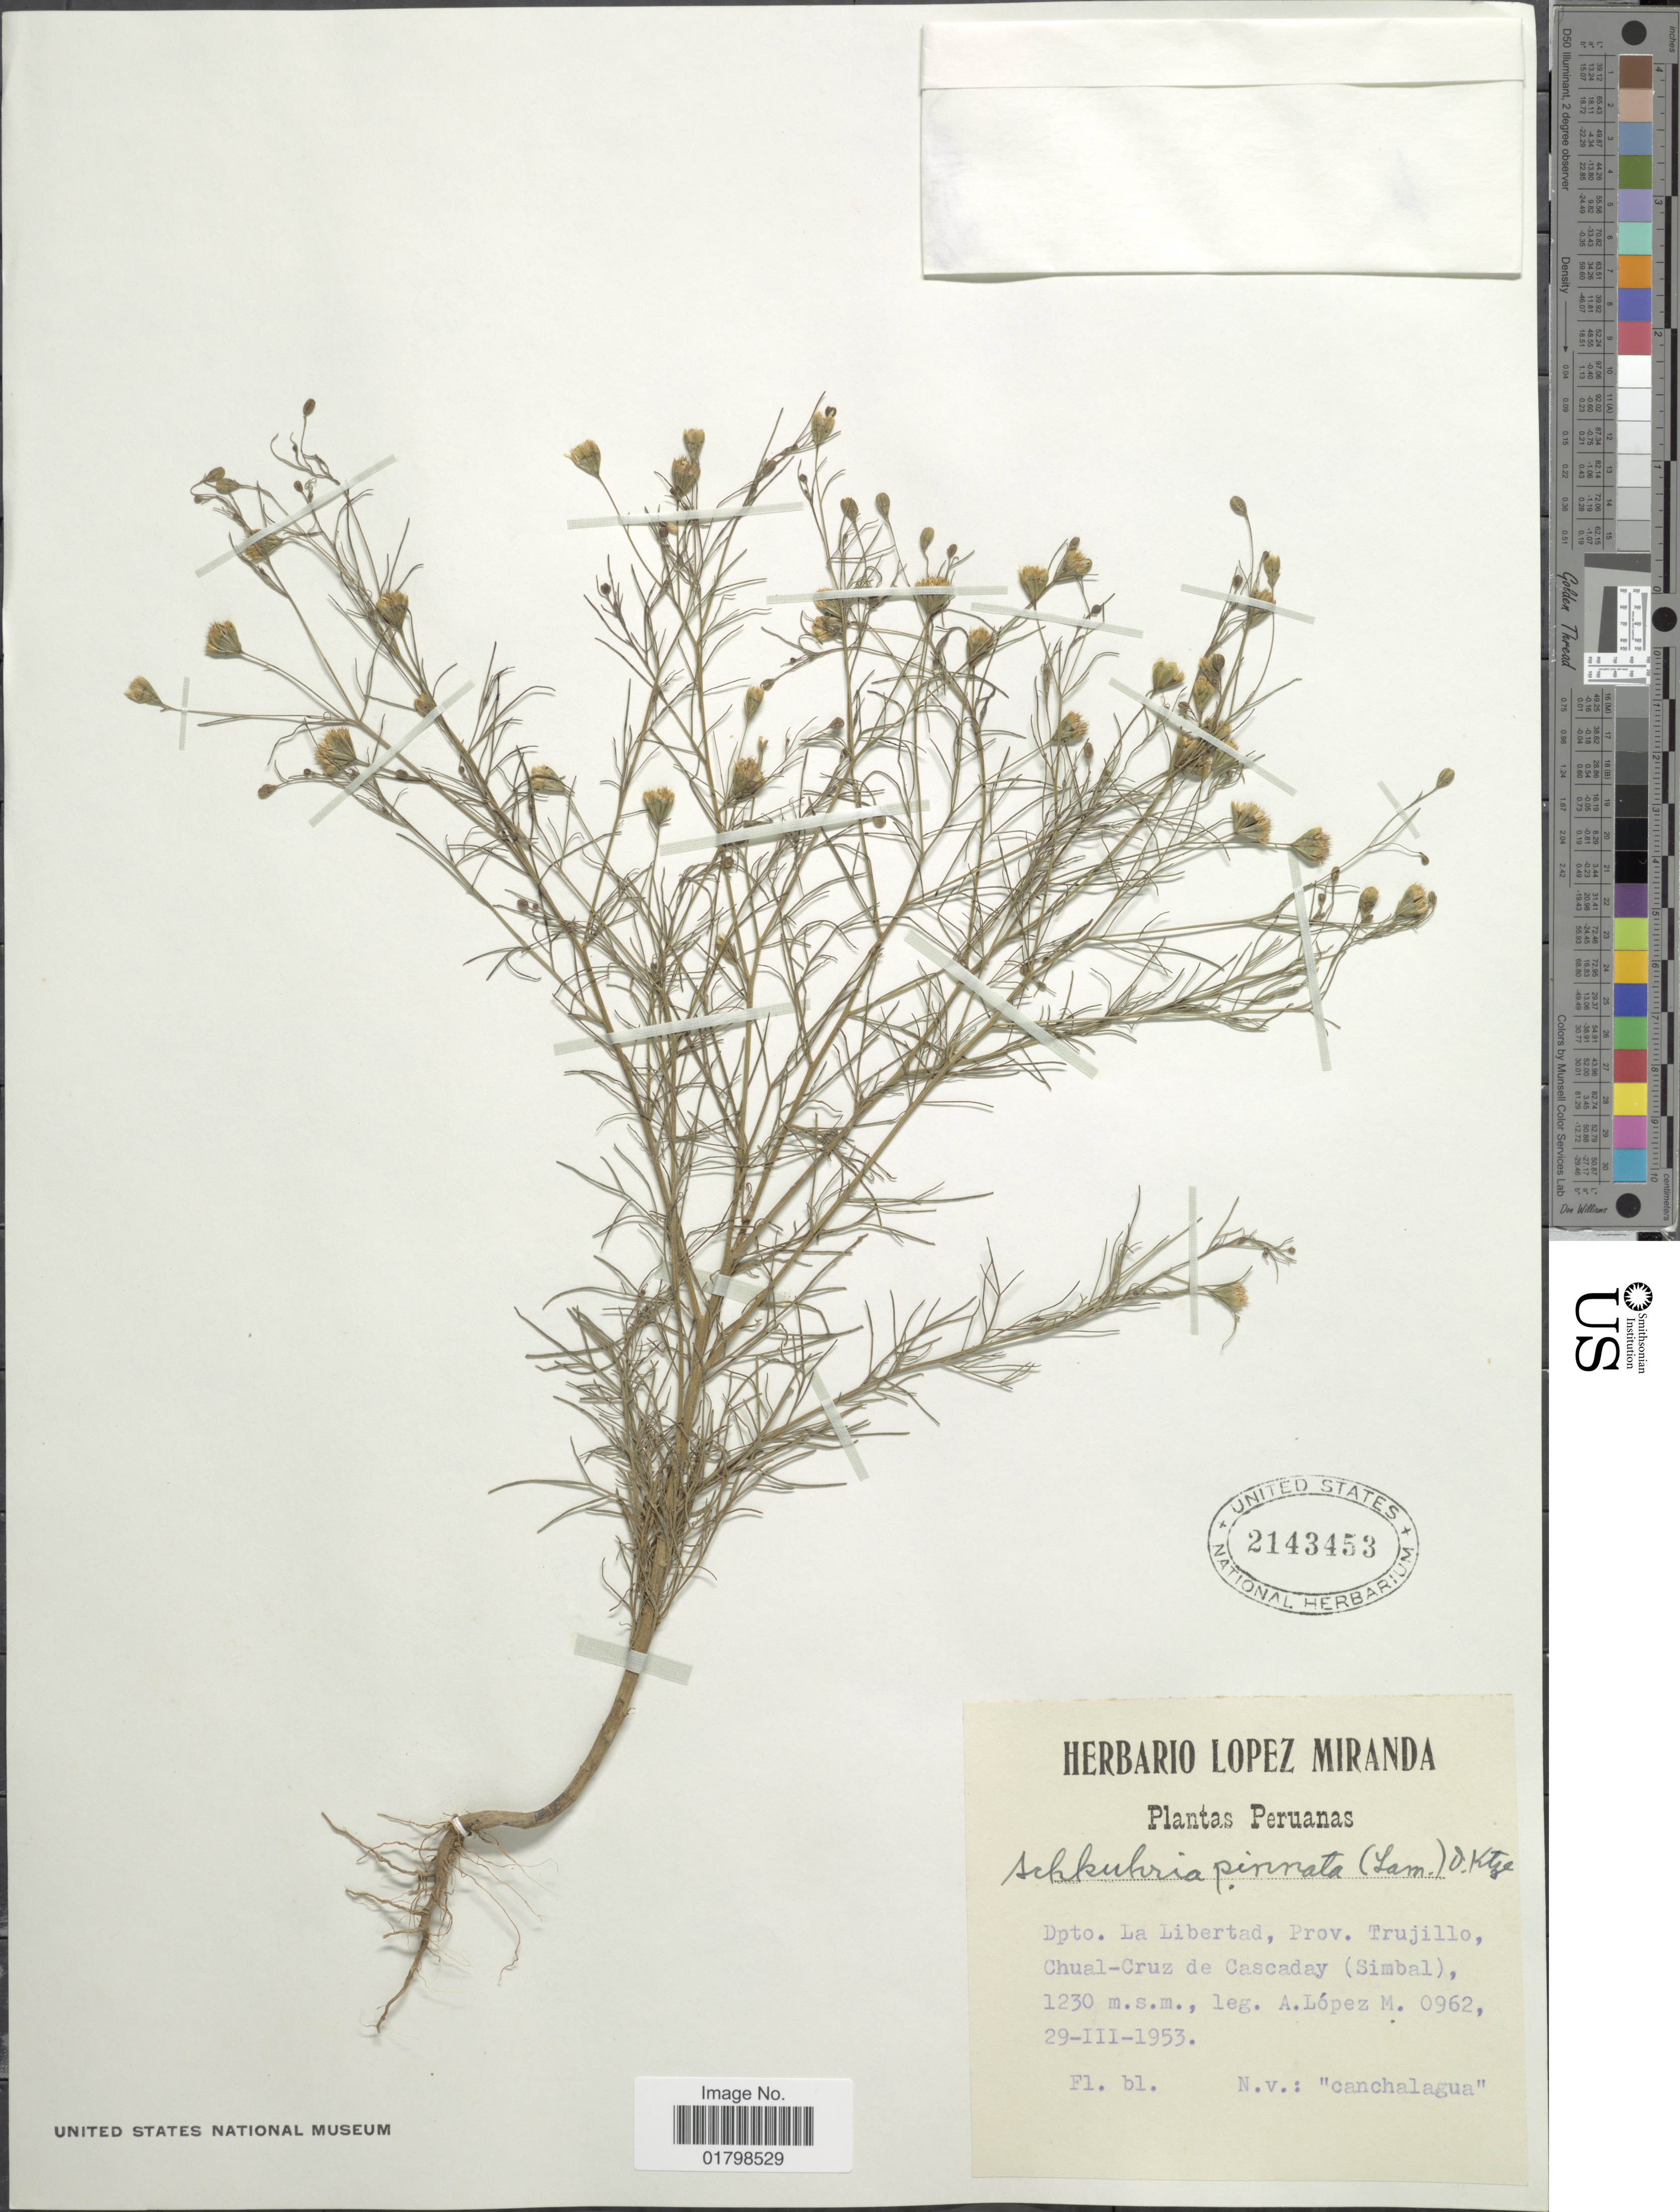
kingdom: Plantae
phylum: Tracheophyta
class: Magnoliopsida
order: Asterales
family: Asteraceae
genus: Schkuhria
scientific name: Schkuhria pinnata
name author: (Lam.) Kuntze ex Thell.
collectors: A. López M.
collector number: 0962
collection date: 1953-03-29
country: Peru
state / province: La Libertad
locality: Prov. Trujillo, Chual-Cruz de Cascaday (Simbal)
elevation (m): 1230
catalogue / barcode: US 2143453